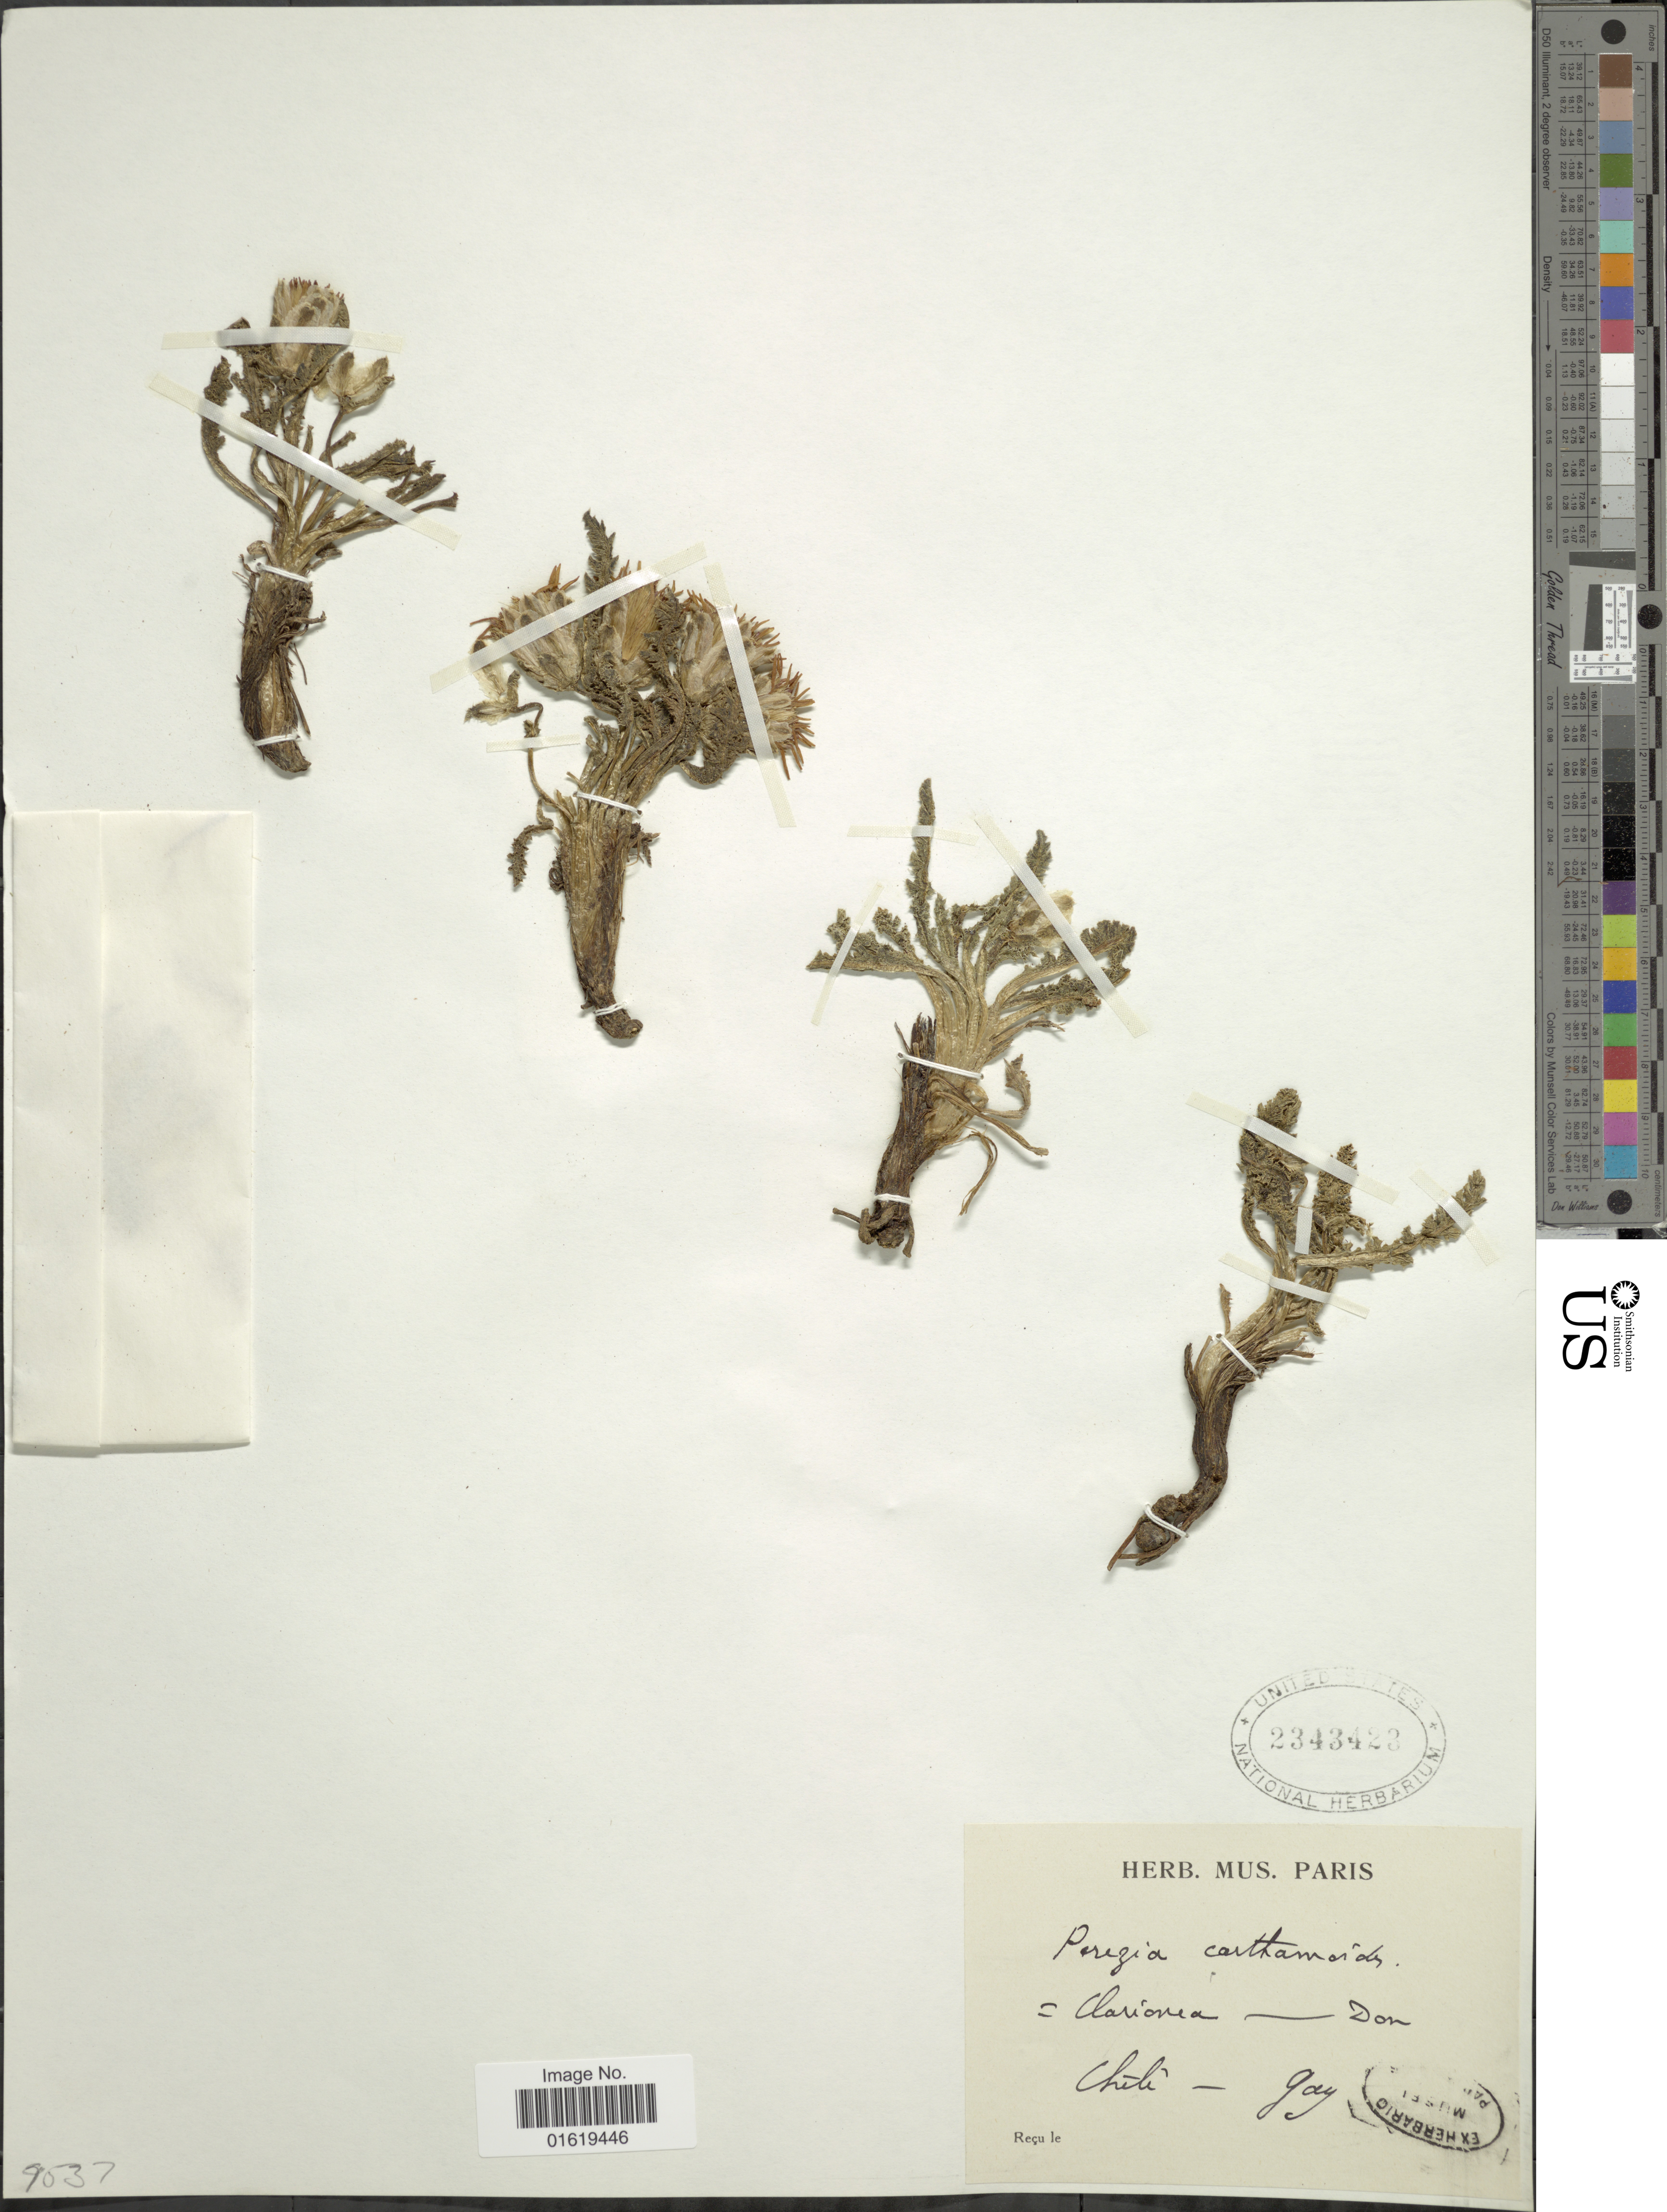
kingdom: Plantae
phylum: Tracheophyta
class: Magnoliopsida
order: Asterales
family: Asteraceae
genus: Perezia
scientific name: Perezia carthamoides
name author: (D. Don) Hook. & Arn.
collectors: -- Gay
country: Chile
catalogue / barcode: US 2343423